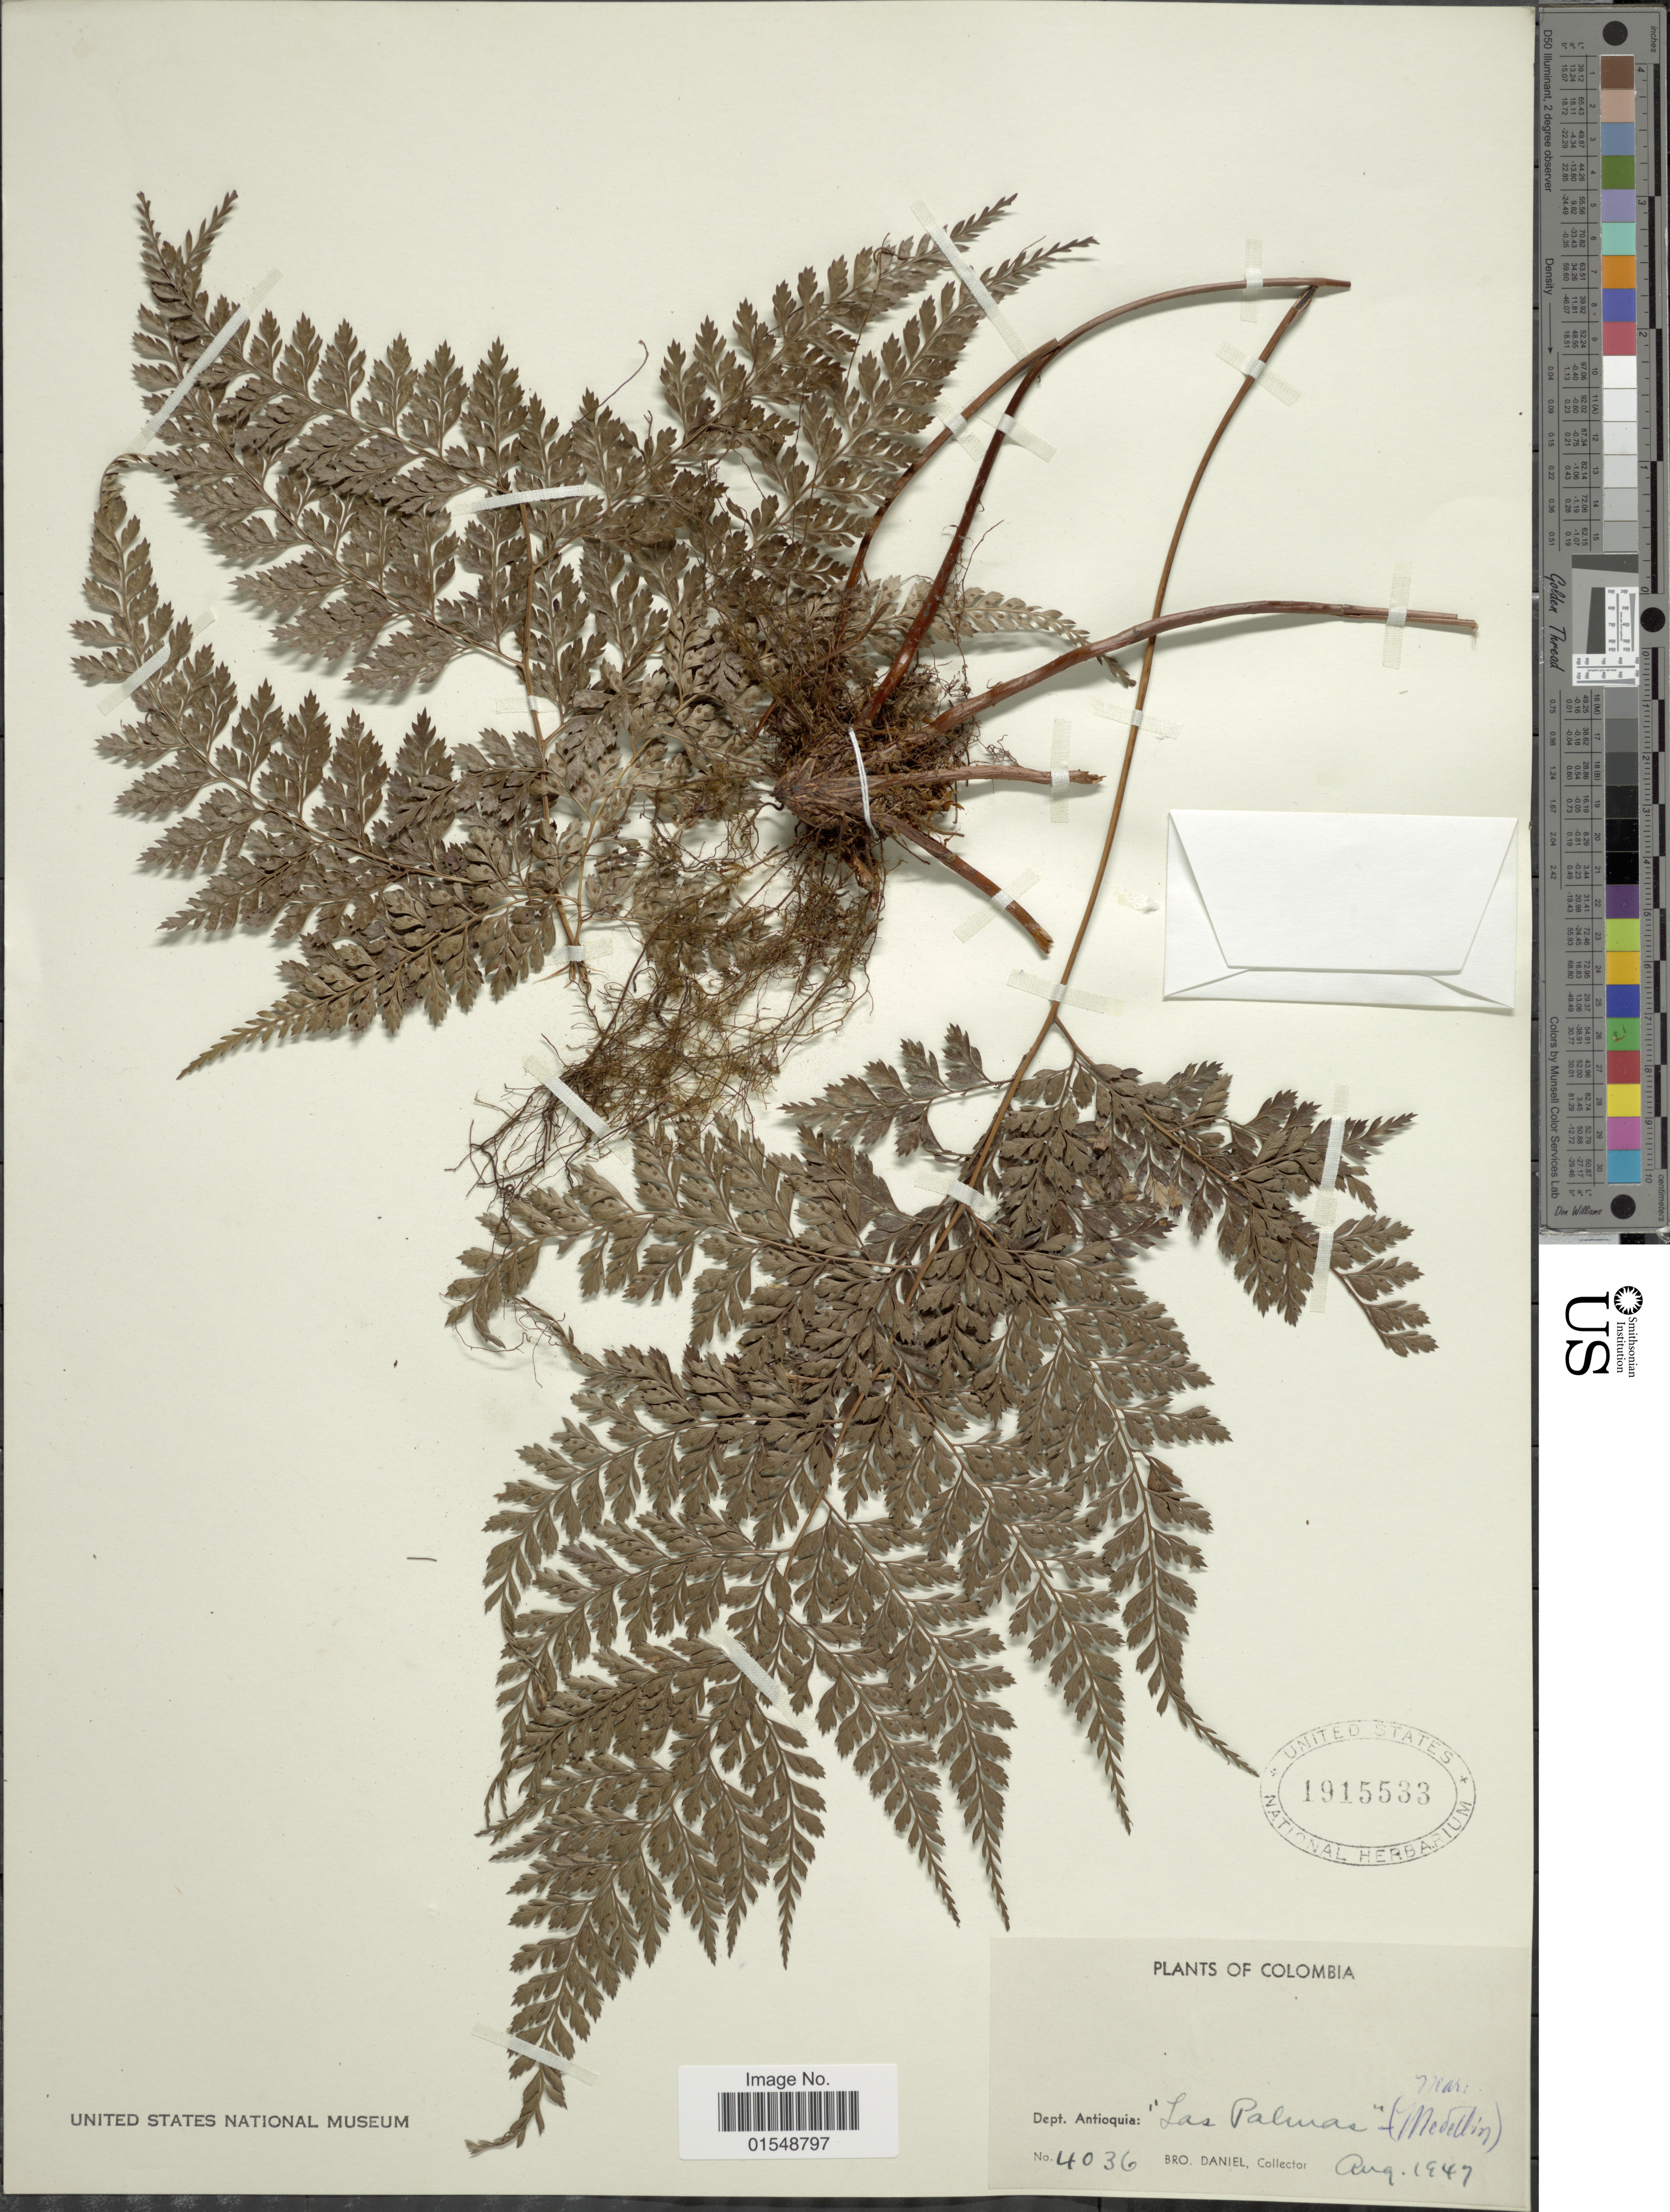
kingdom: Plantae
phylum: Tracheophyta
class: Polypodiopsida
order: Polypodiales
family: Dryopteridaceae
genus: Arachniodes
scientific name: Arachniodes denticulata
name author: (Sw.) Ching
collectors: Bro. Daniel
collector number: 4036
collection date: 1947-08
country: Colombia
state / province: Antioquia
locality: Las Palmas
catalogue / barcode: US 1915533